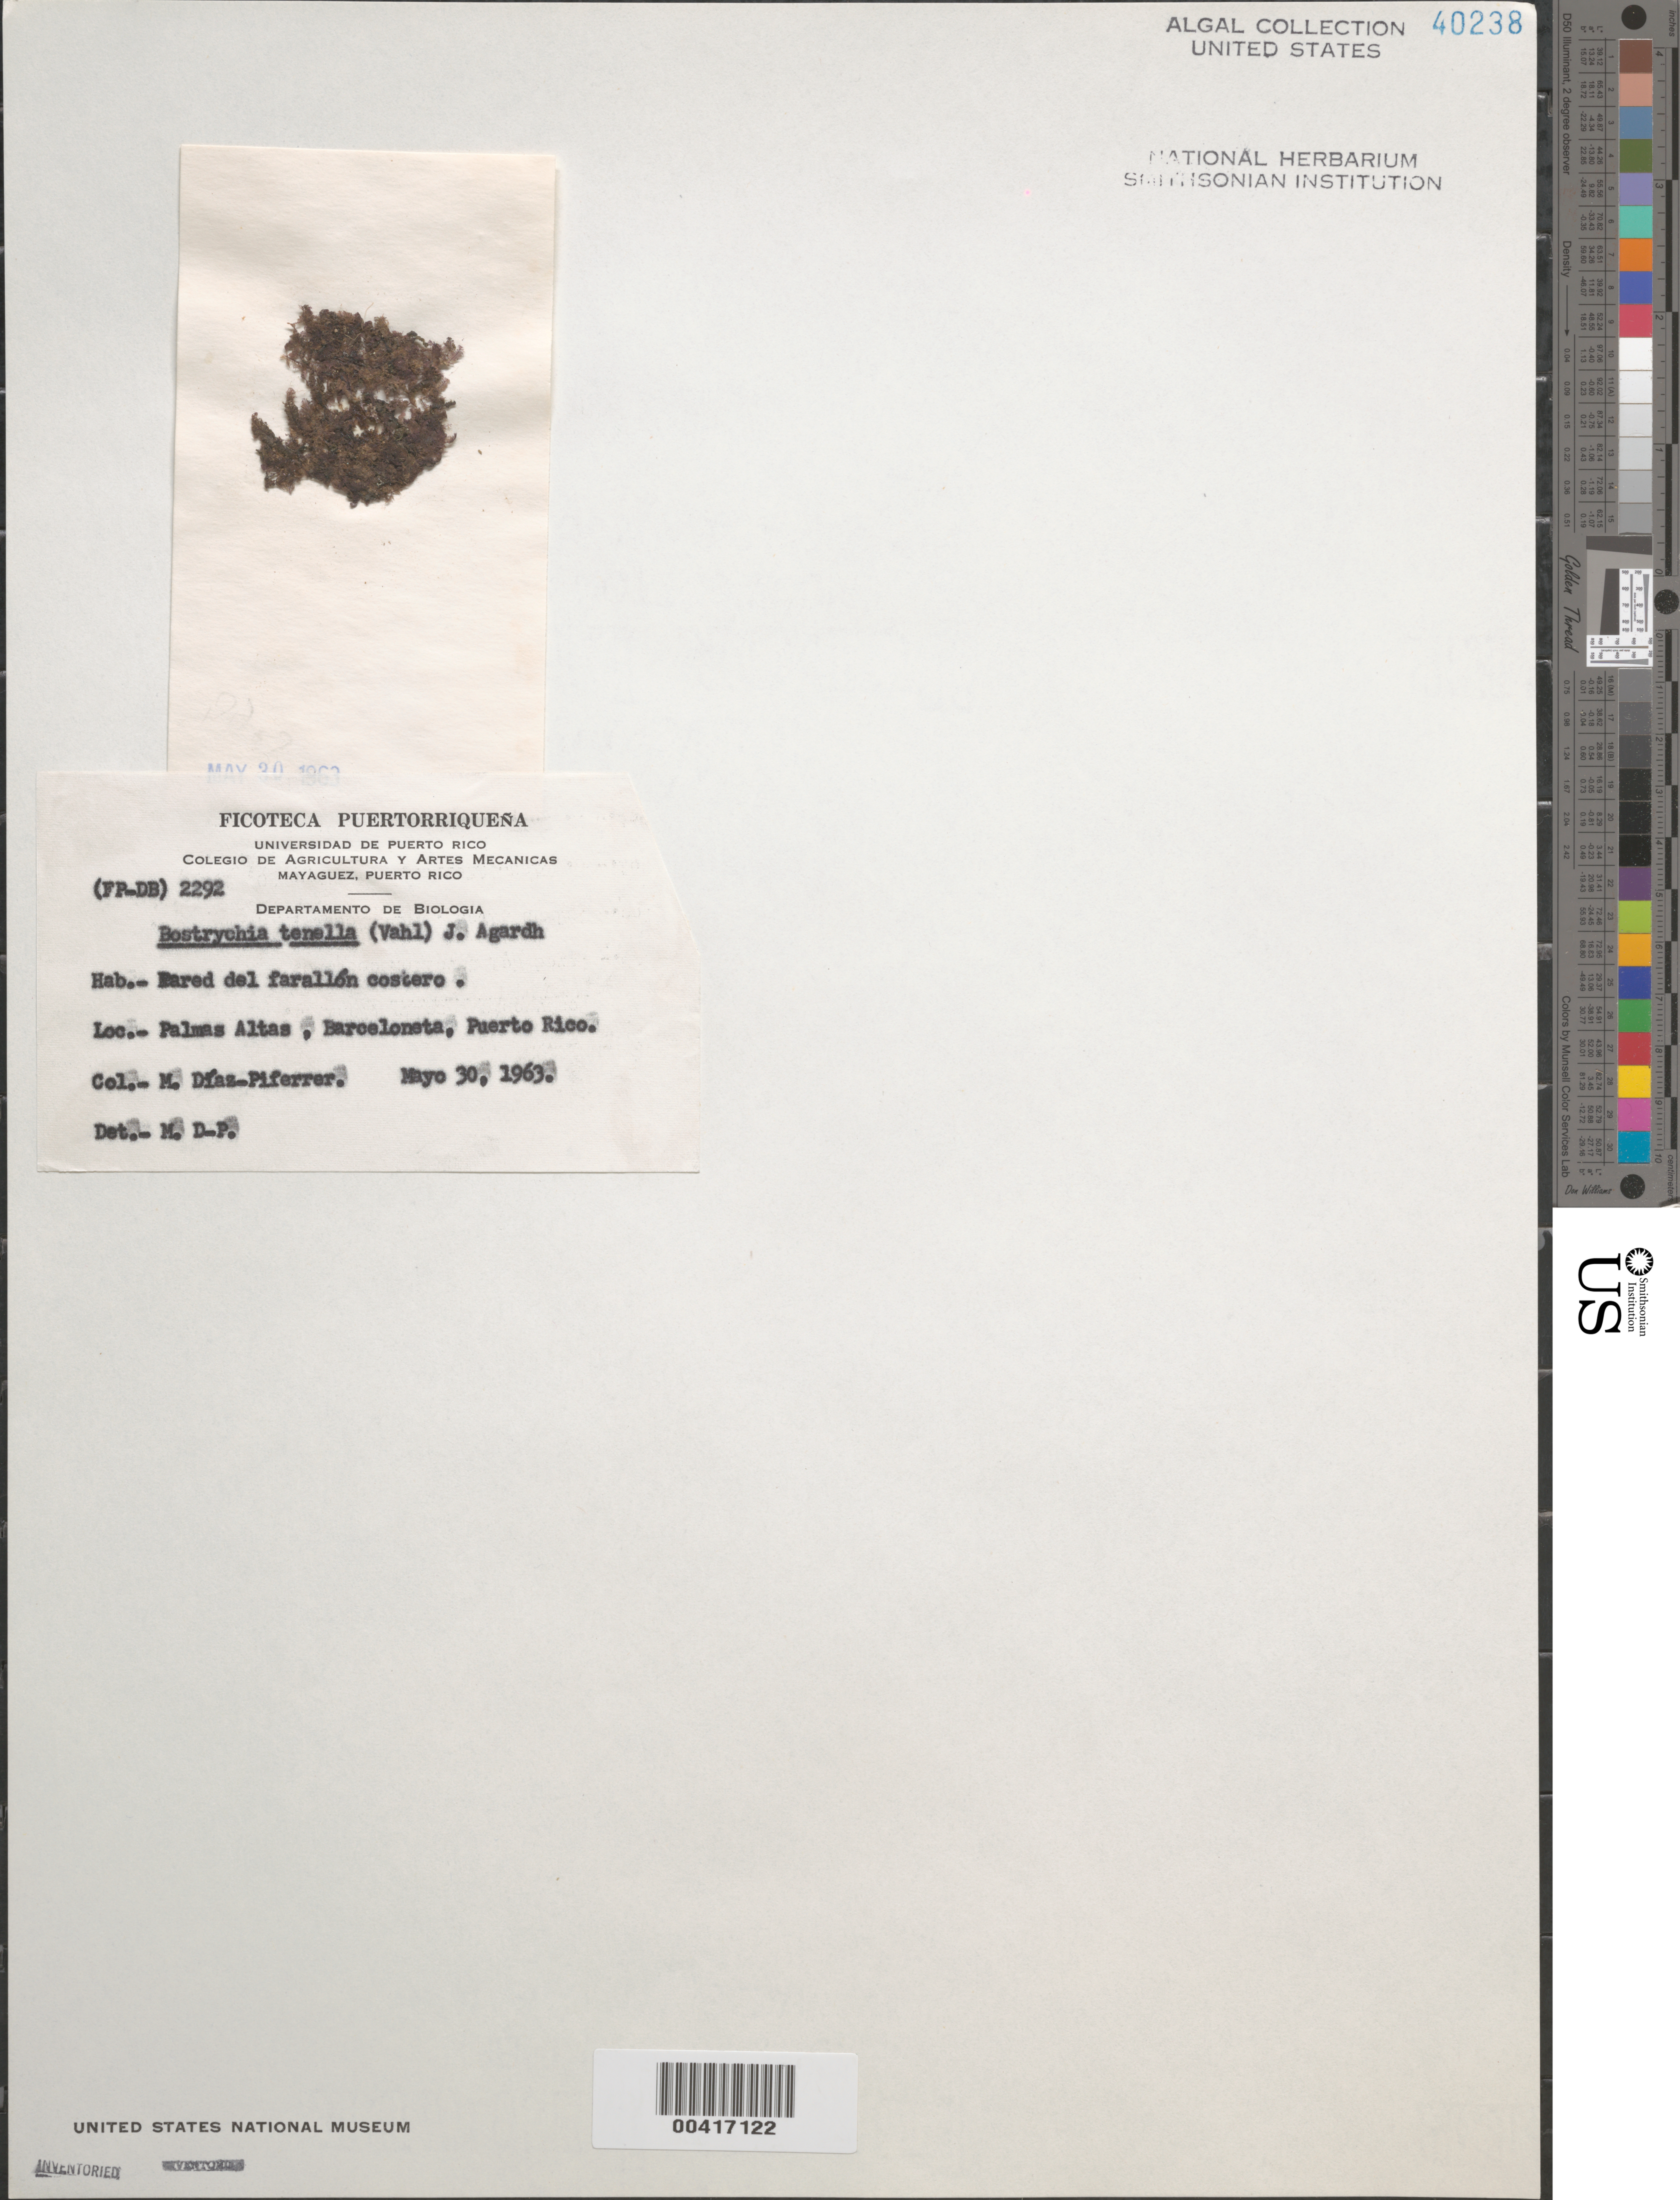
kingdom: Plantae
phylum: Rhodophyta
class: Florideophyceae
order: Ceramiales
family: Rhodomelaceae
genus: Bostrychia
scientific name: Bostrychia tenella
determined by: Diaz-Piferrer, M.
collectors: M. Diaz-Piferrer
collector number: (FP-DB) 2292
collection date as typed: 30 May 1963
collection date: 1963-05-30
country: Puerto Rico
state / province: Barceloneta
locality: Palmas Altas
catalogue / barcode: US 40238